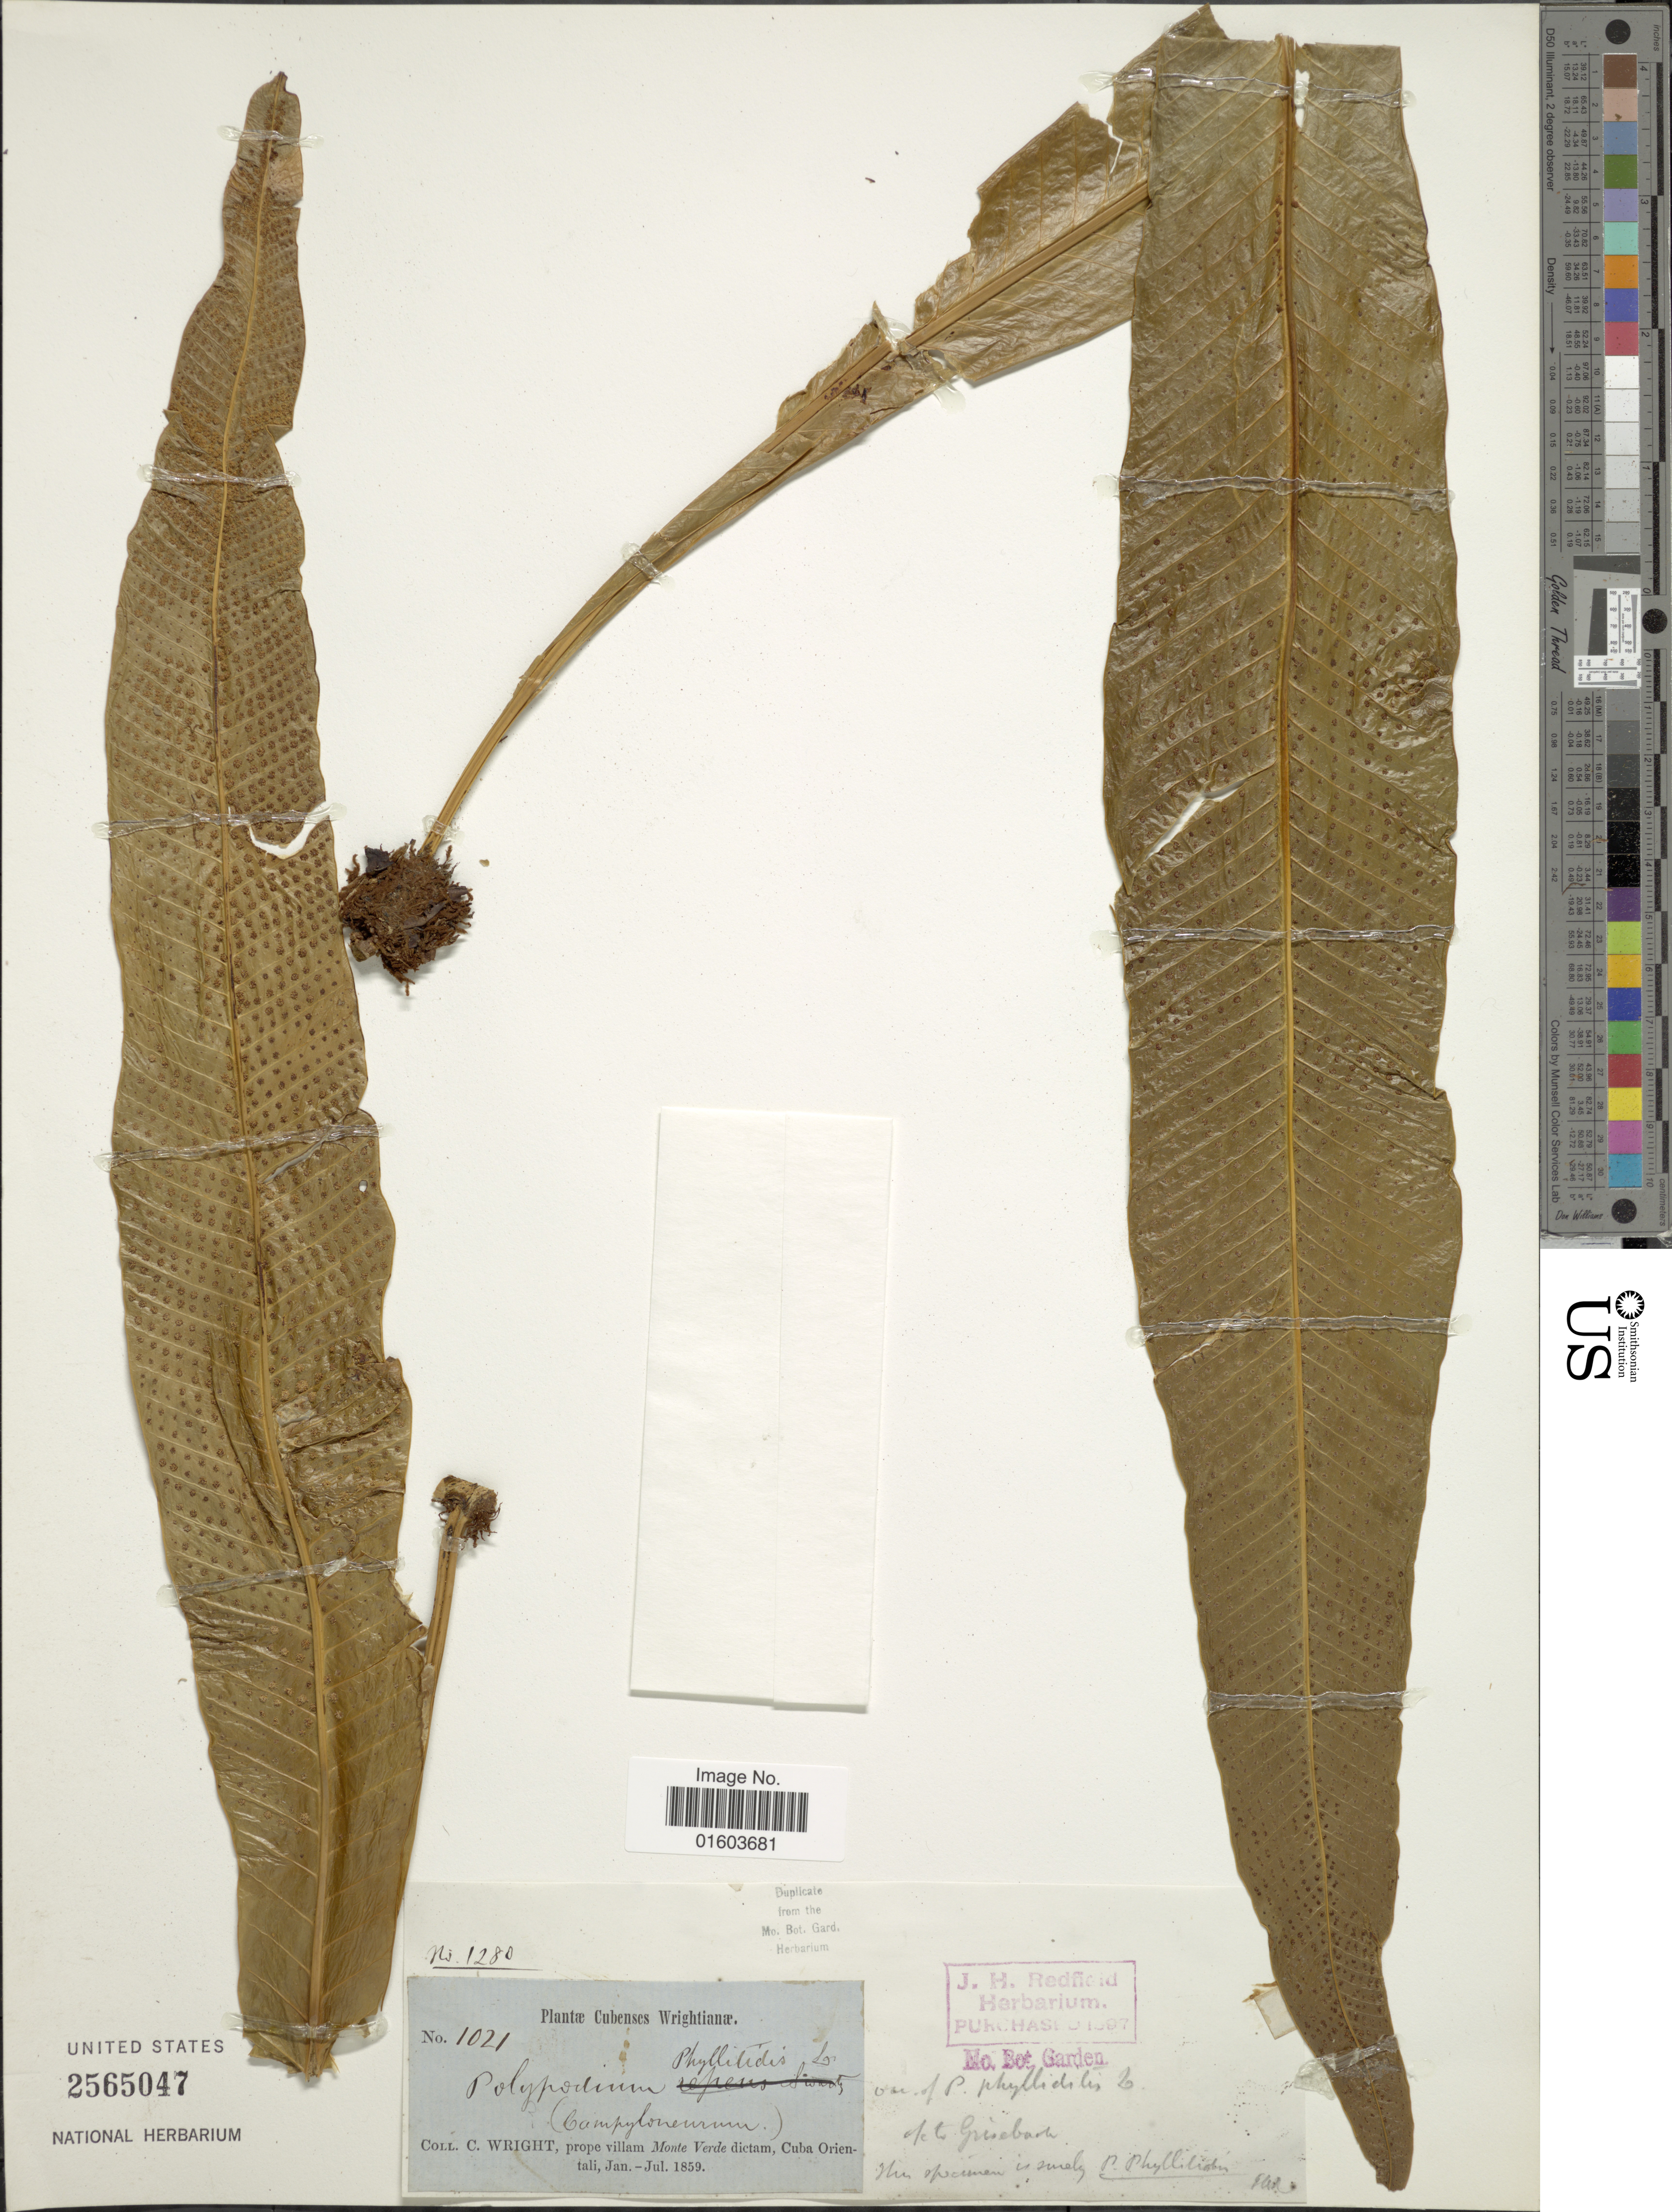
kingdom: Plantae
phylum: Tracheophyta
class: Polypodiopsida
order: Polypodiales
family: Polypodiaceae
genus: Campyloneurum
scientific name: Campyloneurum phyllitidis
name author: (L.) C. Presl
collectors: C. Wright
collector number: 1021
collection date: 1859-01/1859-07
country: Cuba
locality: Prope villam Monte Verde dictam, Cuba Orientali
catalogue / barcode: US 2565047